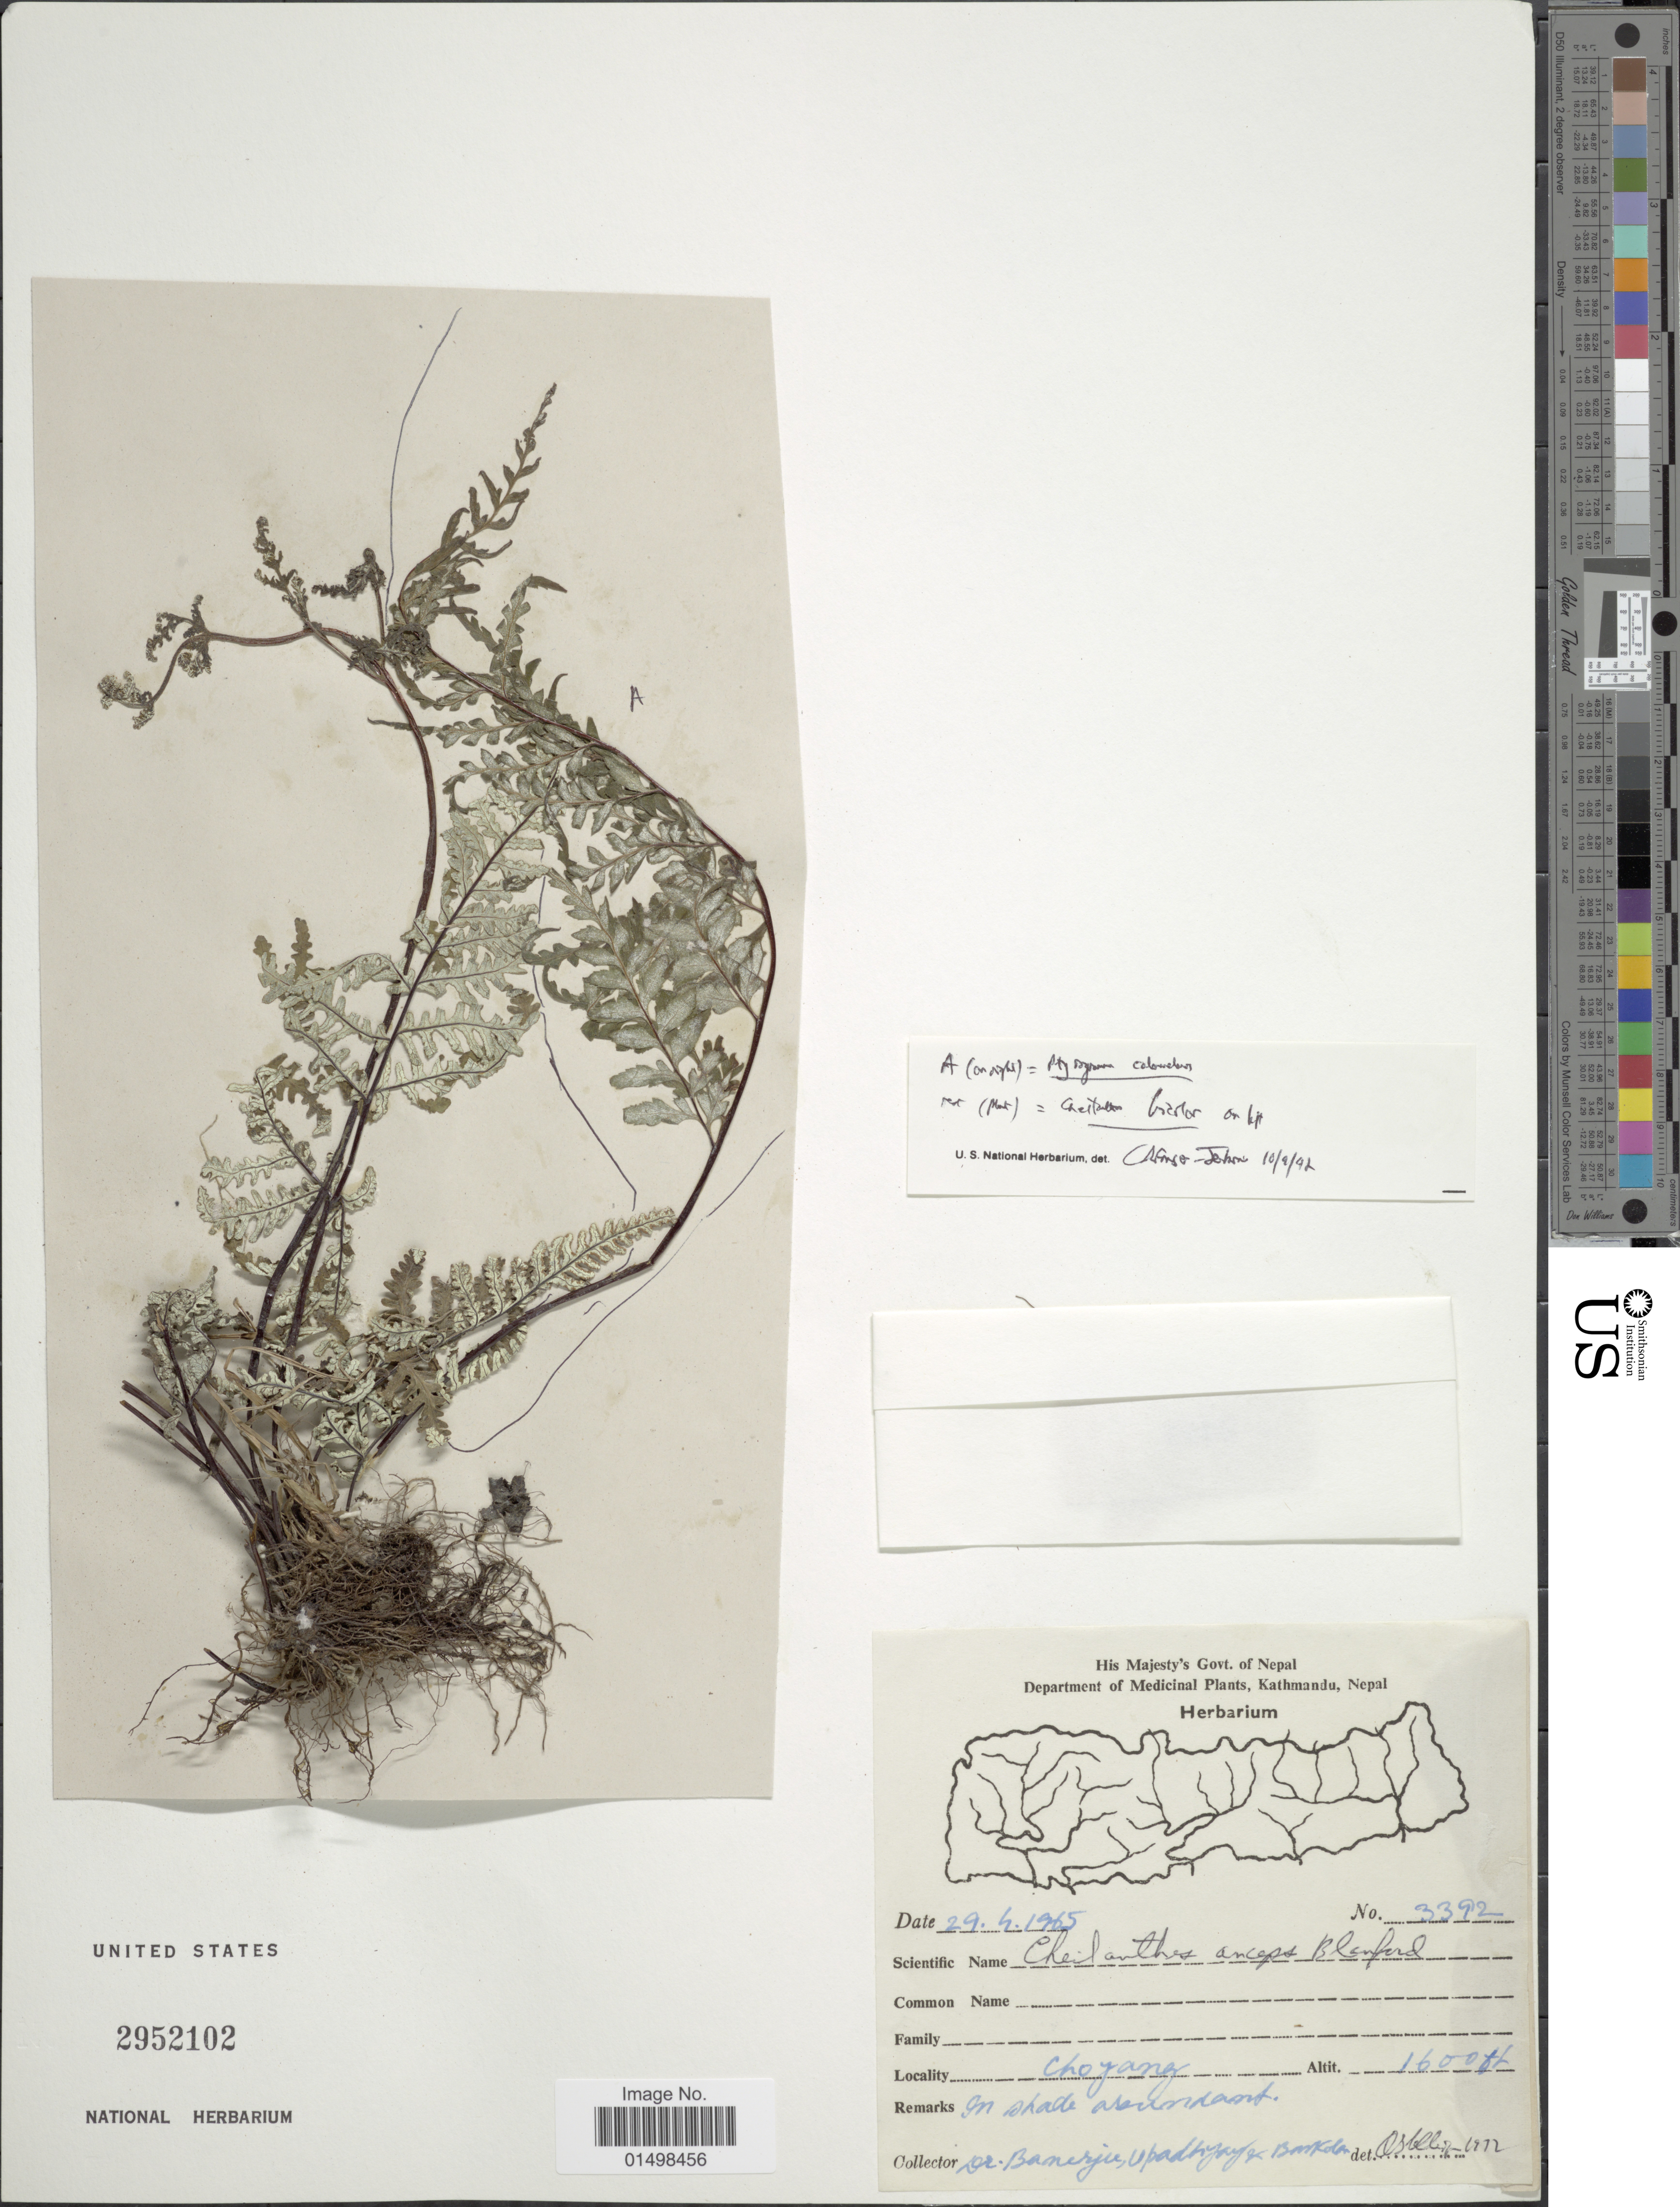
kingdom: Plantae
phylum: Tracheophyta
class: Polypodiopsida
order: Polypodiales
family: Pteridaceae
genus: Aleuritopteris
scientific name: Aleuritopteris anceps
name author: (Blanf.) Panigrahi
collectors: -. Banerjee, Upadhyay, -- & Baskola, --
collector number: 3392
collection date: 1965-04-29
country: Nepal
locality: Choyang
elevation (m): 488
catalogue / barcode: US 2952102